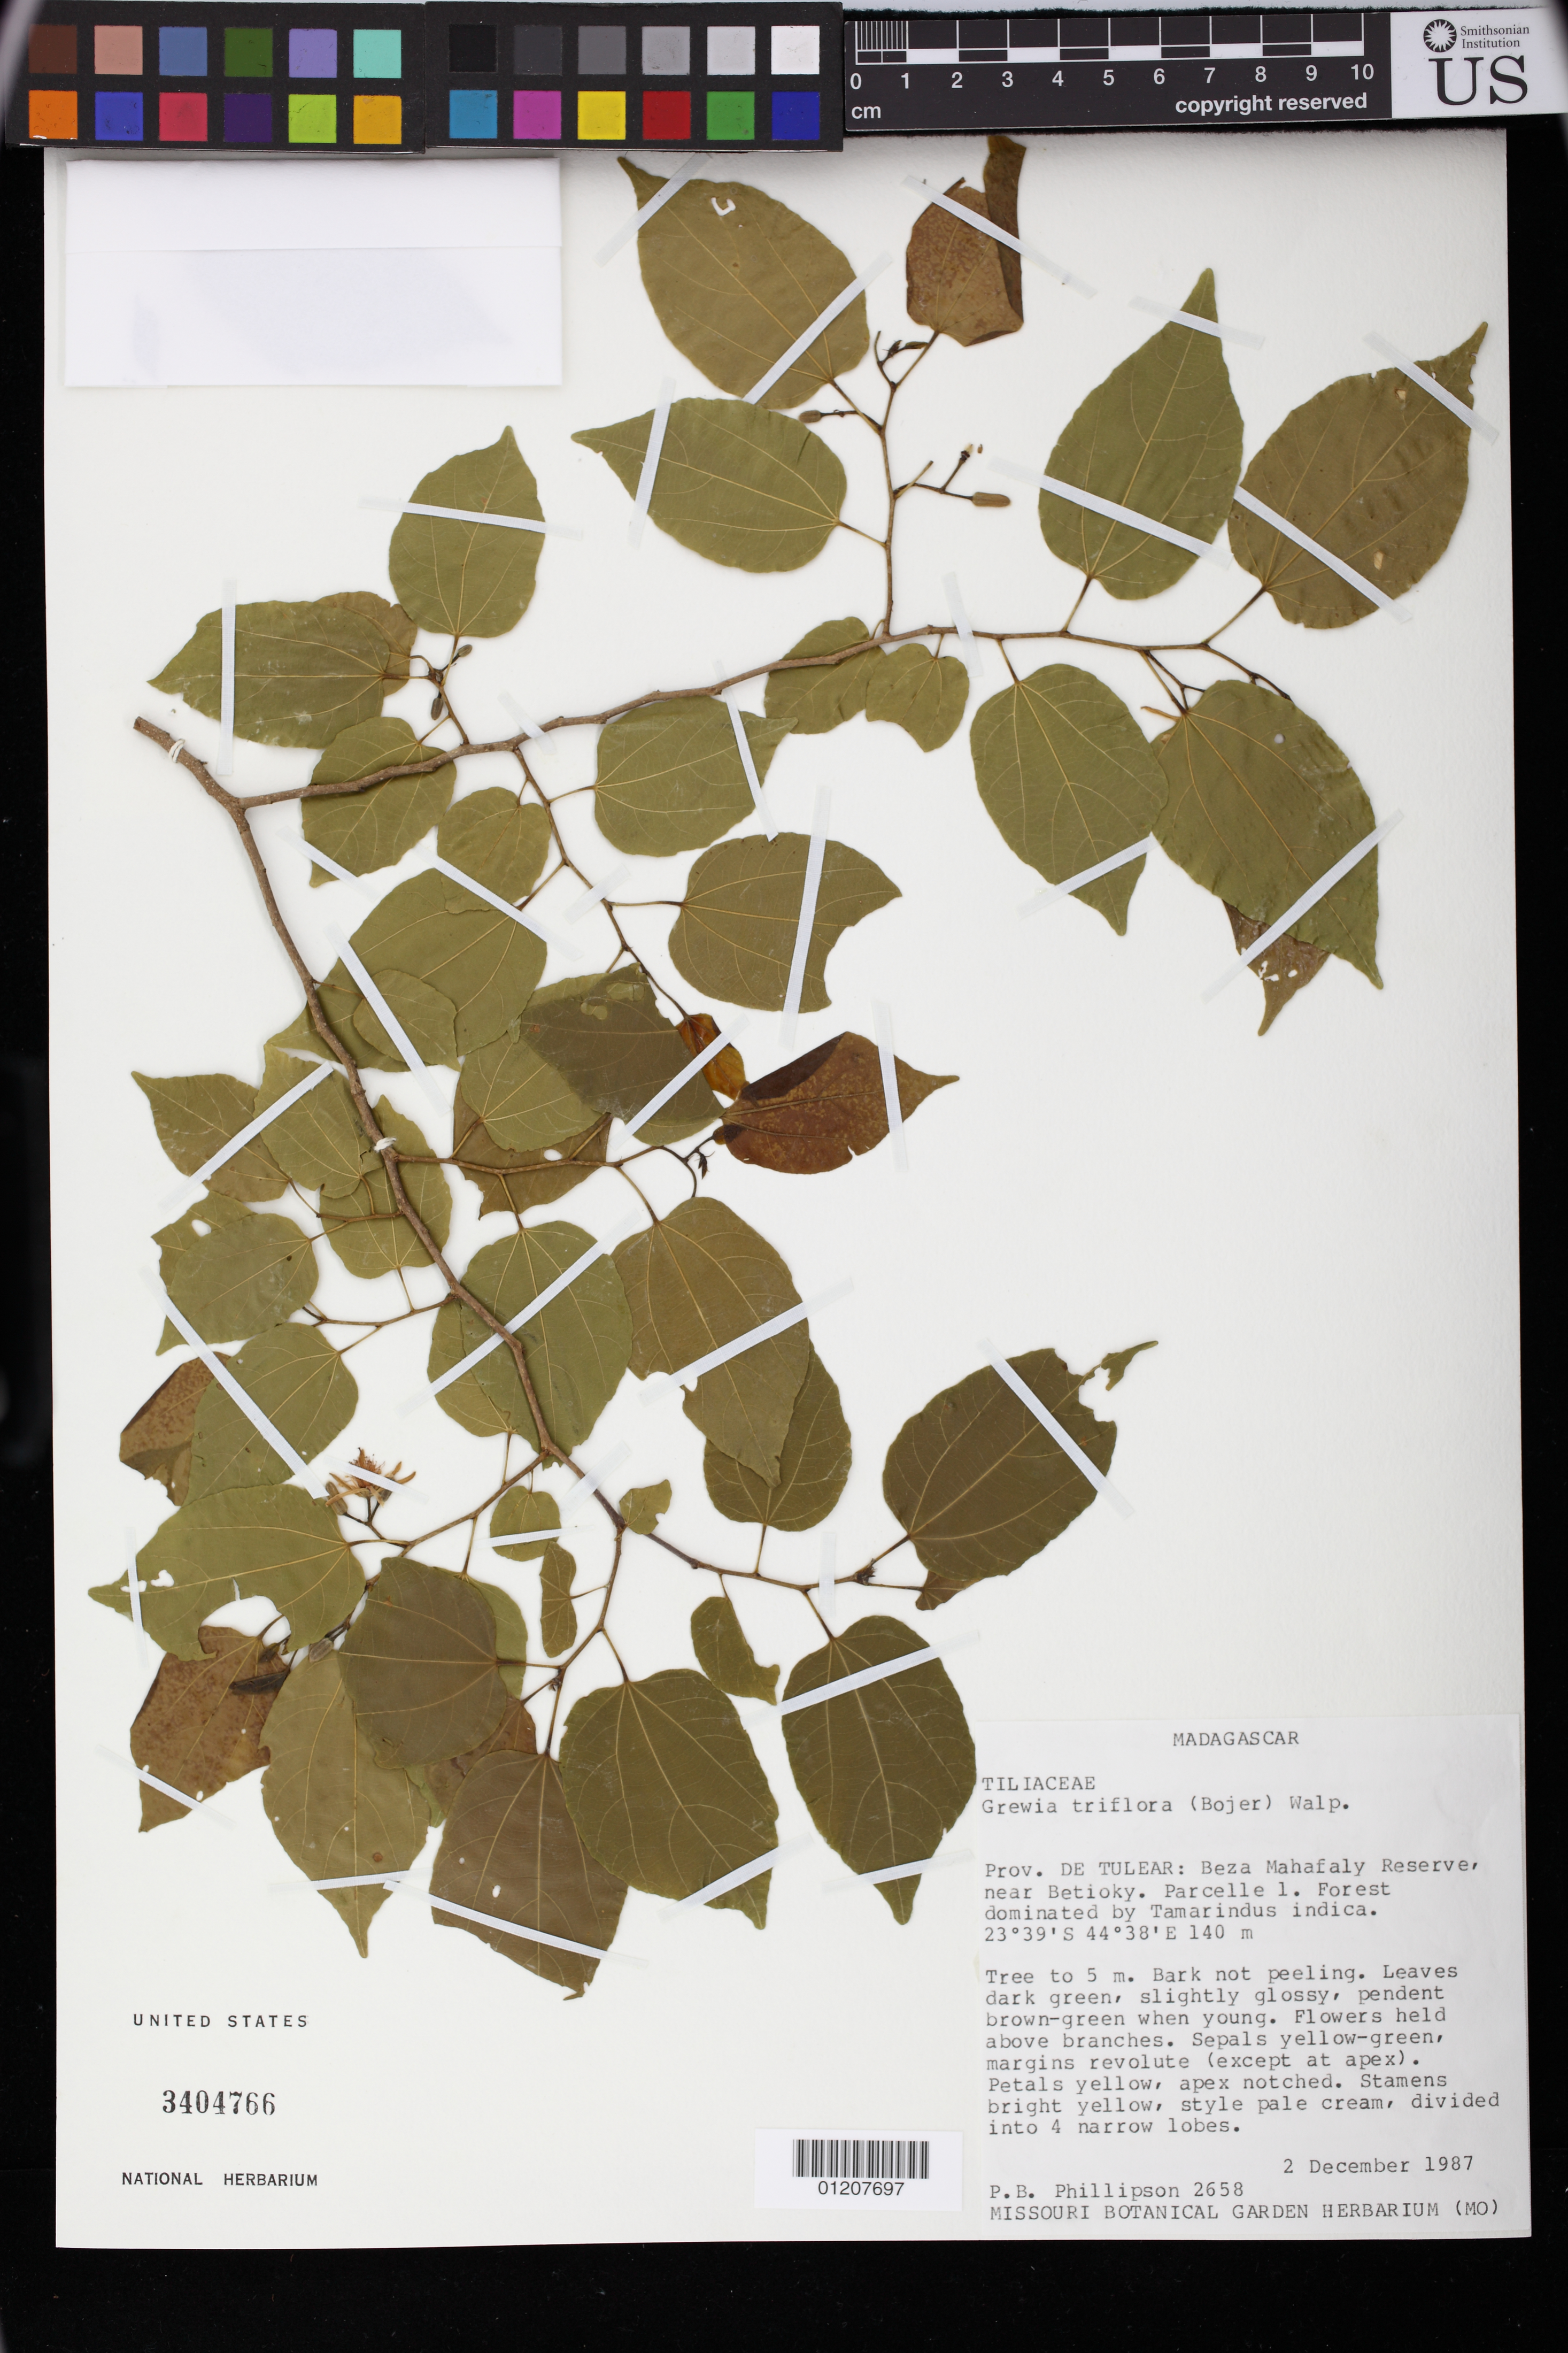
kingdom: Plantae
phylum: Tracheophyta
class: Magnoliopsida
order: Malvales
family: Malvaceae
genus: Grewia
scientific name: Grewia triflora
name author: (Bojer) Walp.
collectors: P. B. Phillipson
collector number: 2658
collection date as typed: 12 Feb 1987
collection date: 1987-02-12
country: Madagascar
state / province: Atsimo-Andrefana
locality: Province de Tulear: Beza Mahafaly Reserve, near Betioky. Parcelle 1. Forest dominated by Tamarindus indica.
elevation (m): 140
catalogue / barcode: US 3404766